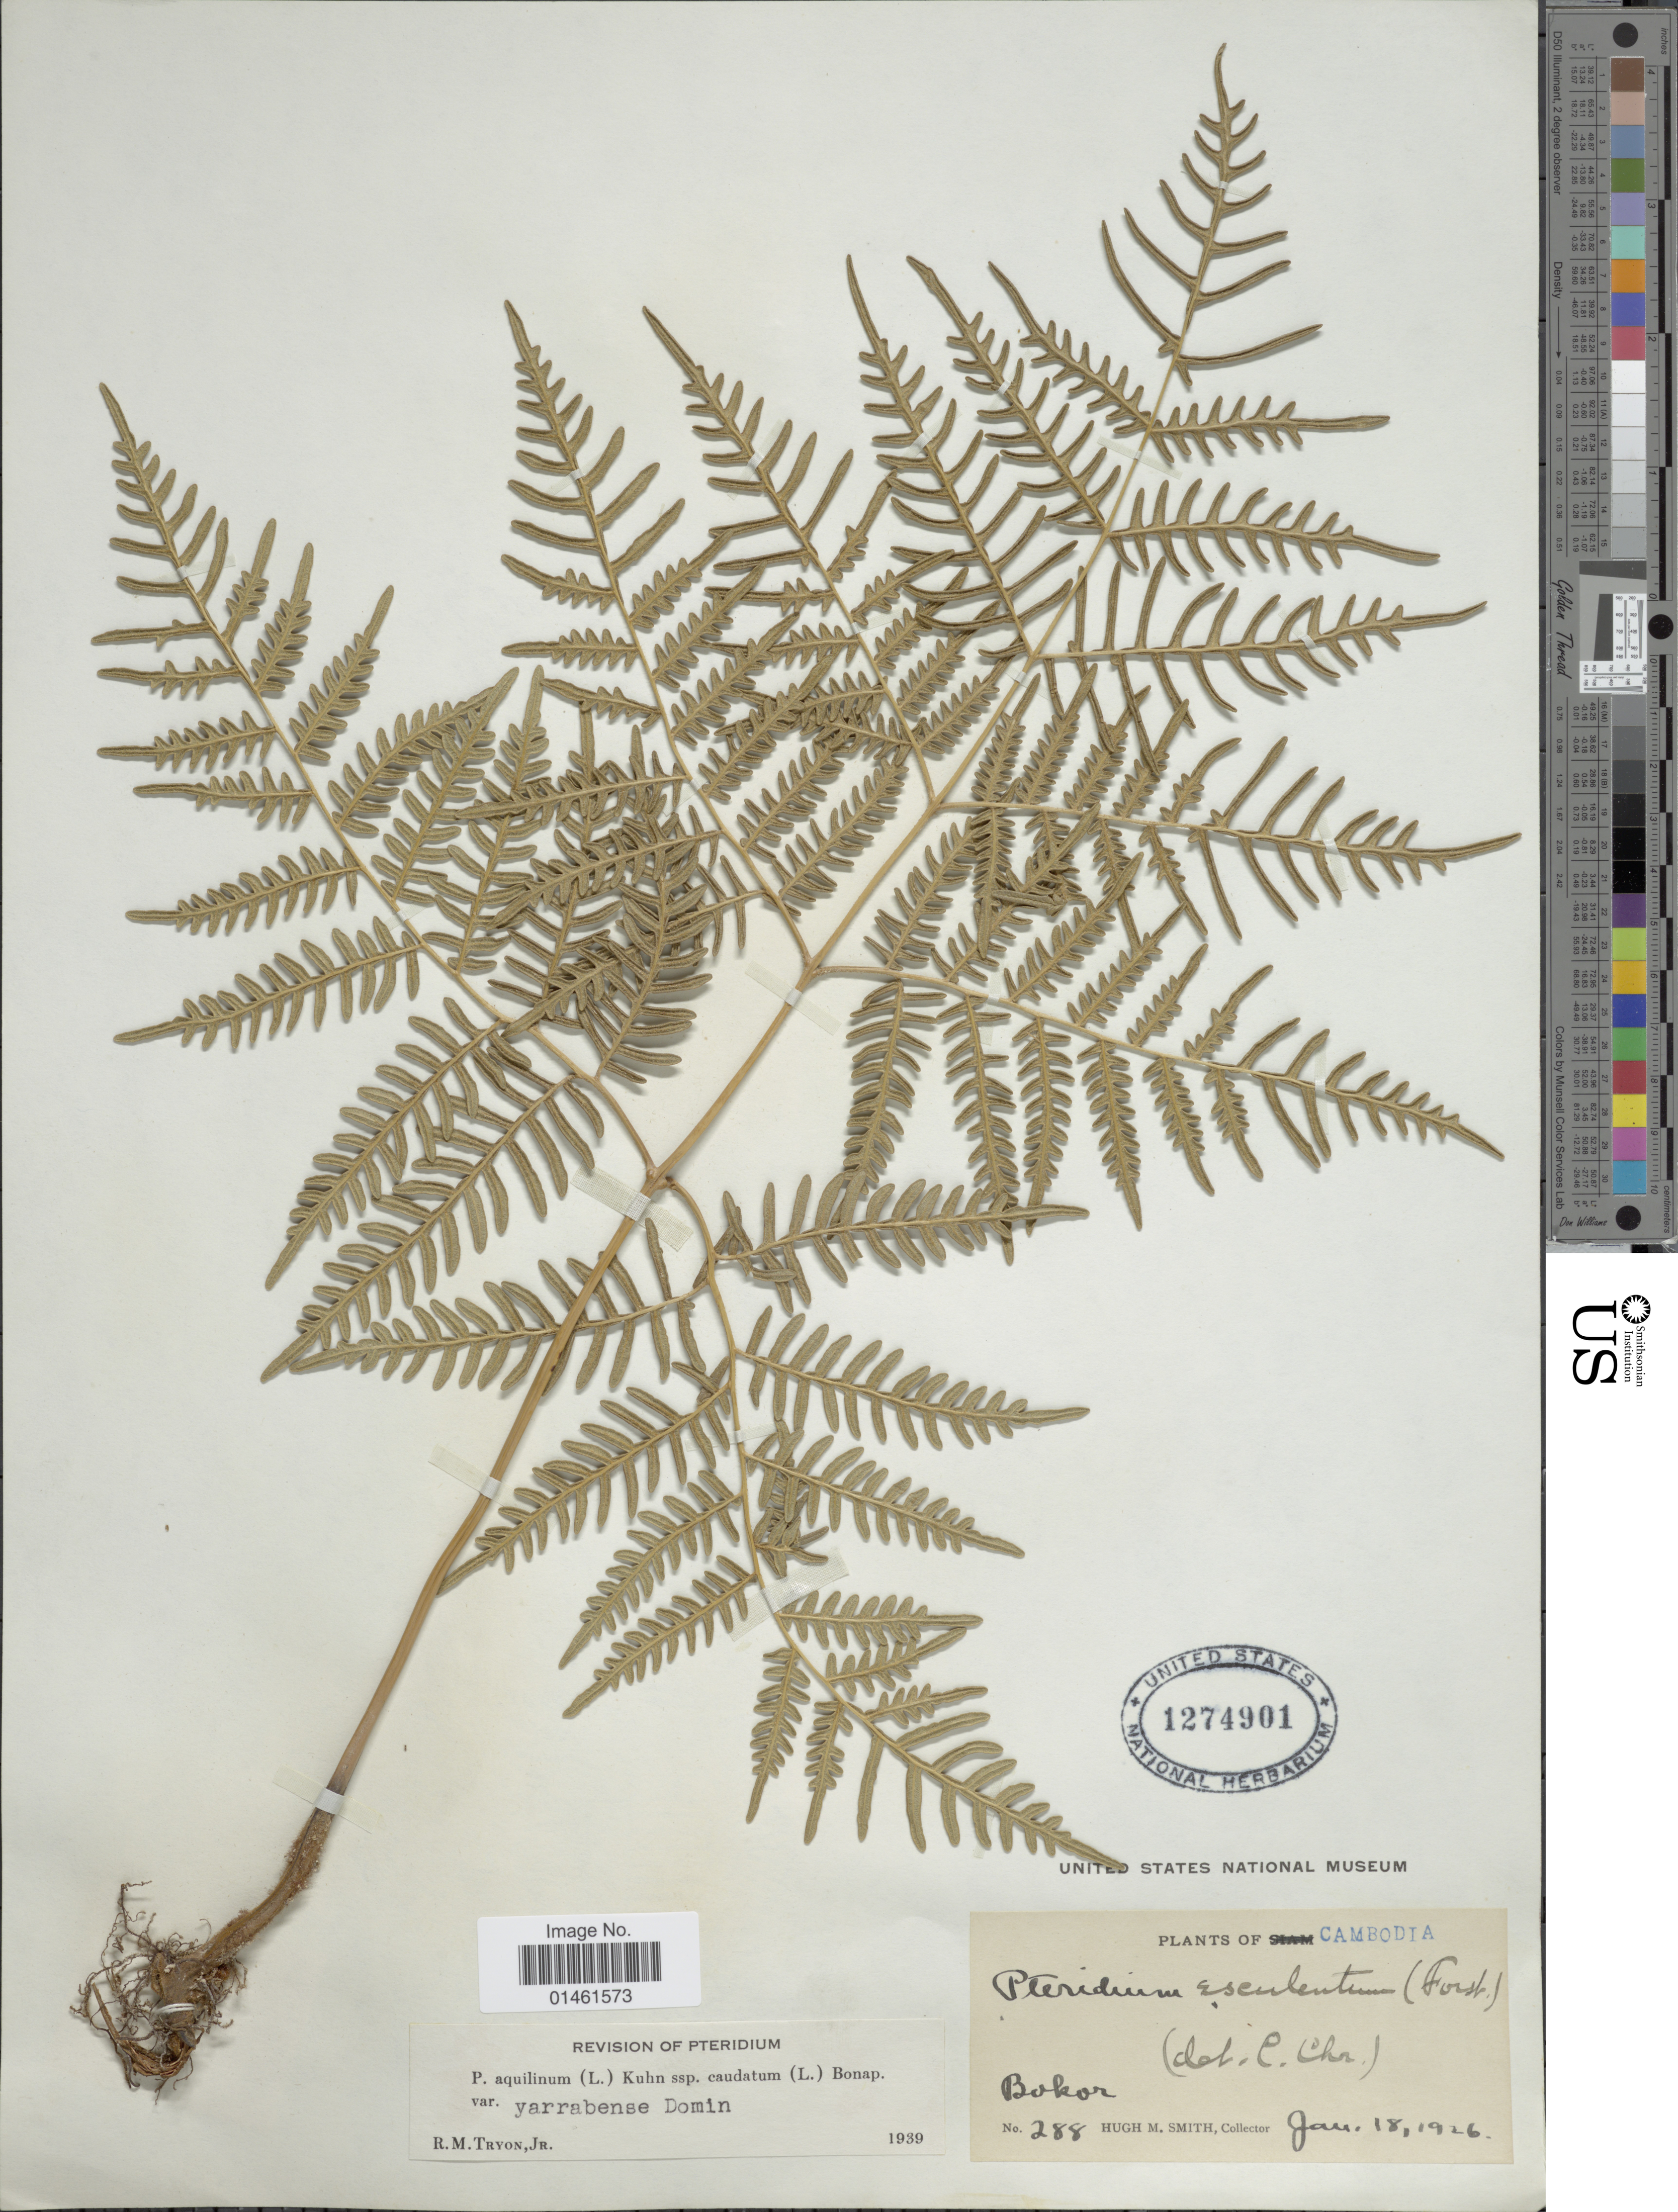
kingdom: Plantae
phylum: Tracheophyta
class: Polypodiopsida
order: Polypodiales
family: Dennstaedtiaceae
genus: Pteridium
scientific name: Pteridium aquilinum var. yarrabense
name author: Domin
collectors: H. M. Smith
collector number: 288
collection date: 1926-01-18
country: Cambodia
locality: Cambodia, Bokor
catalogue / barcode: US 1274901